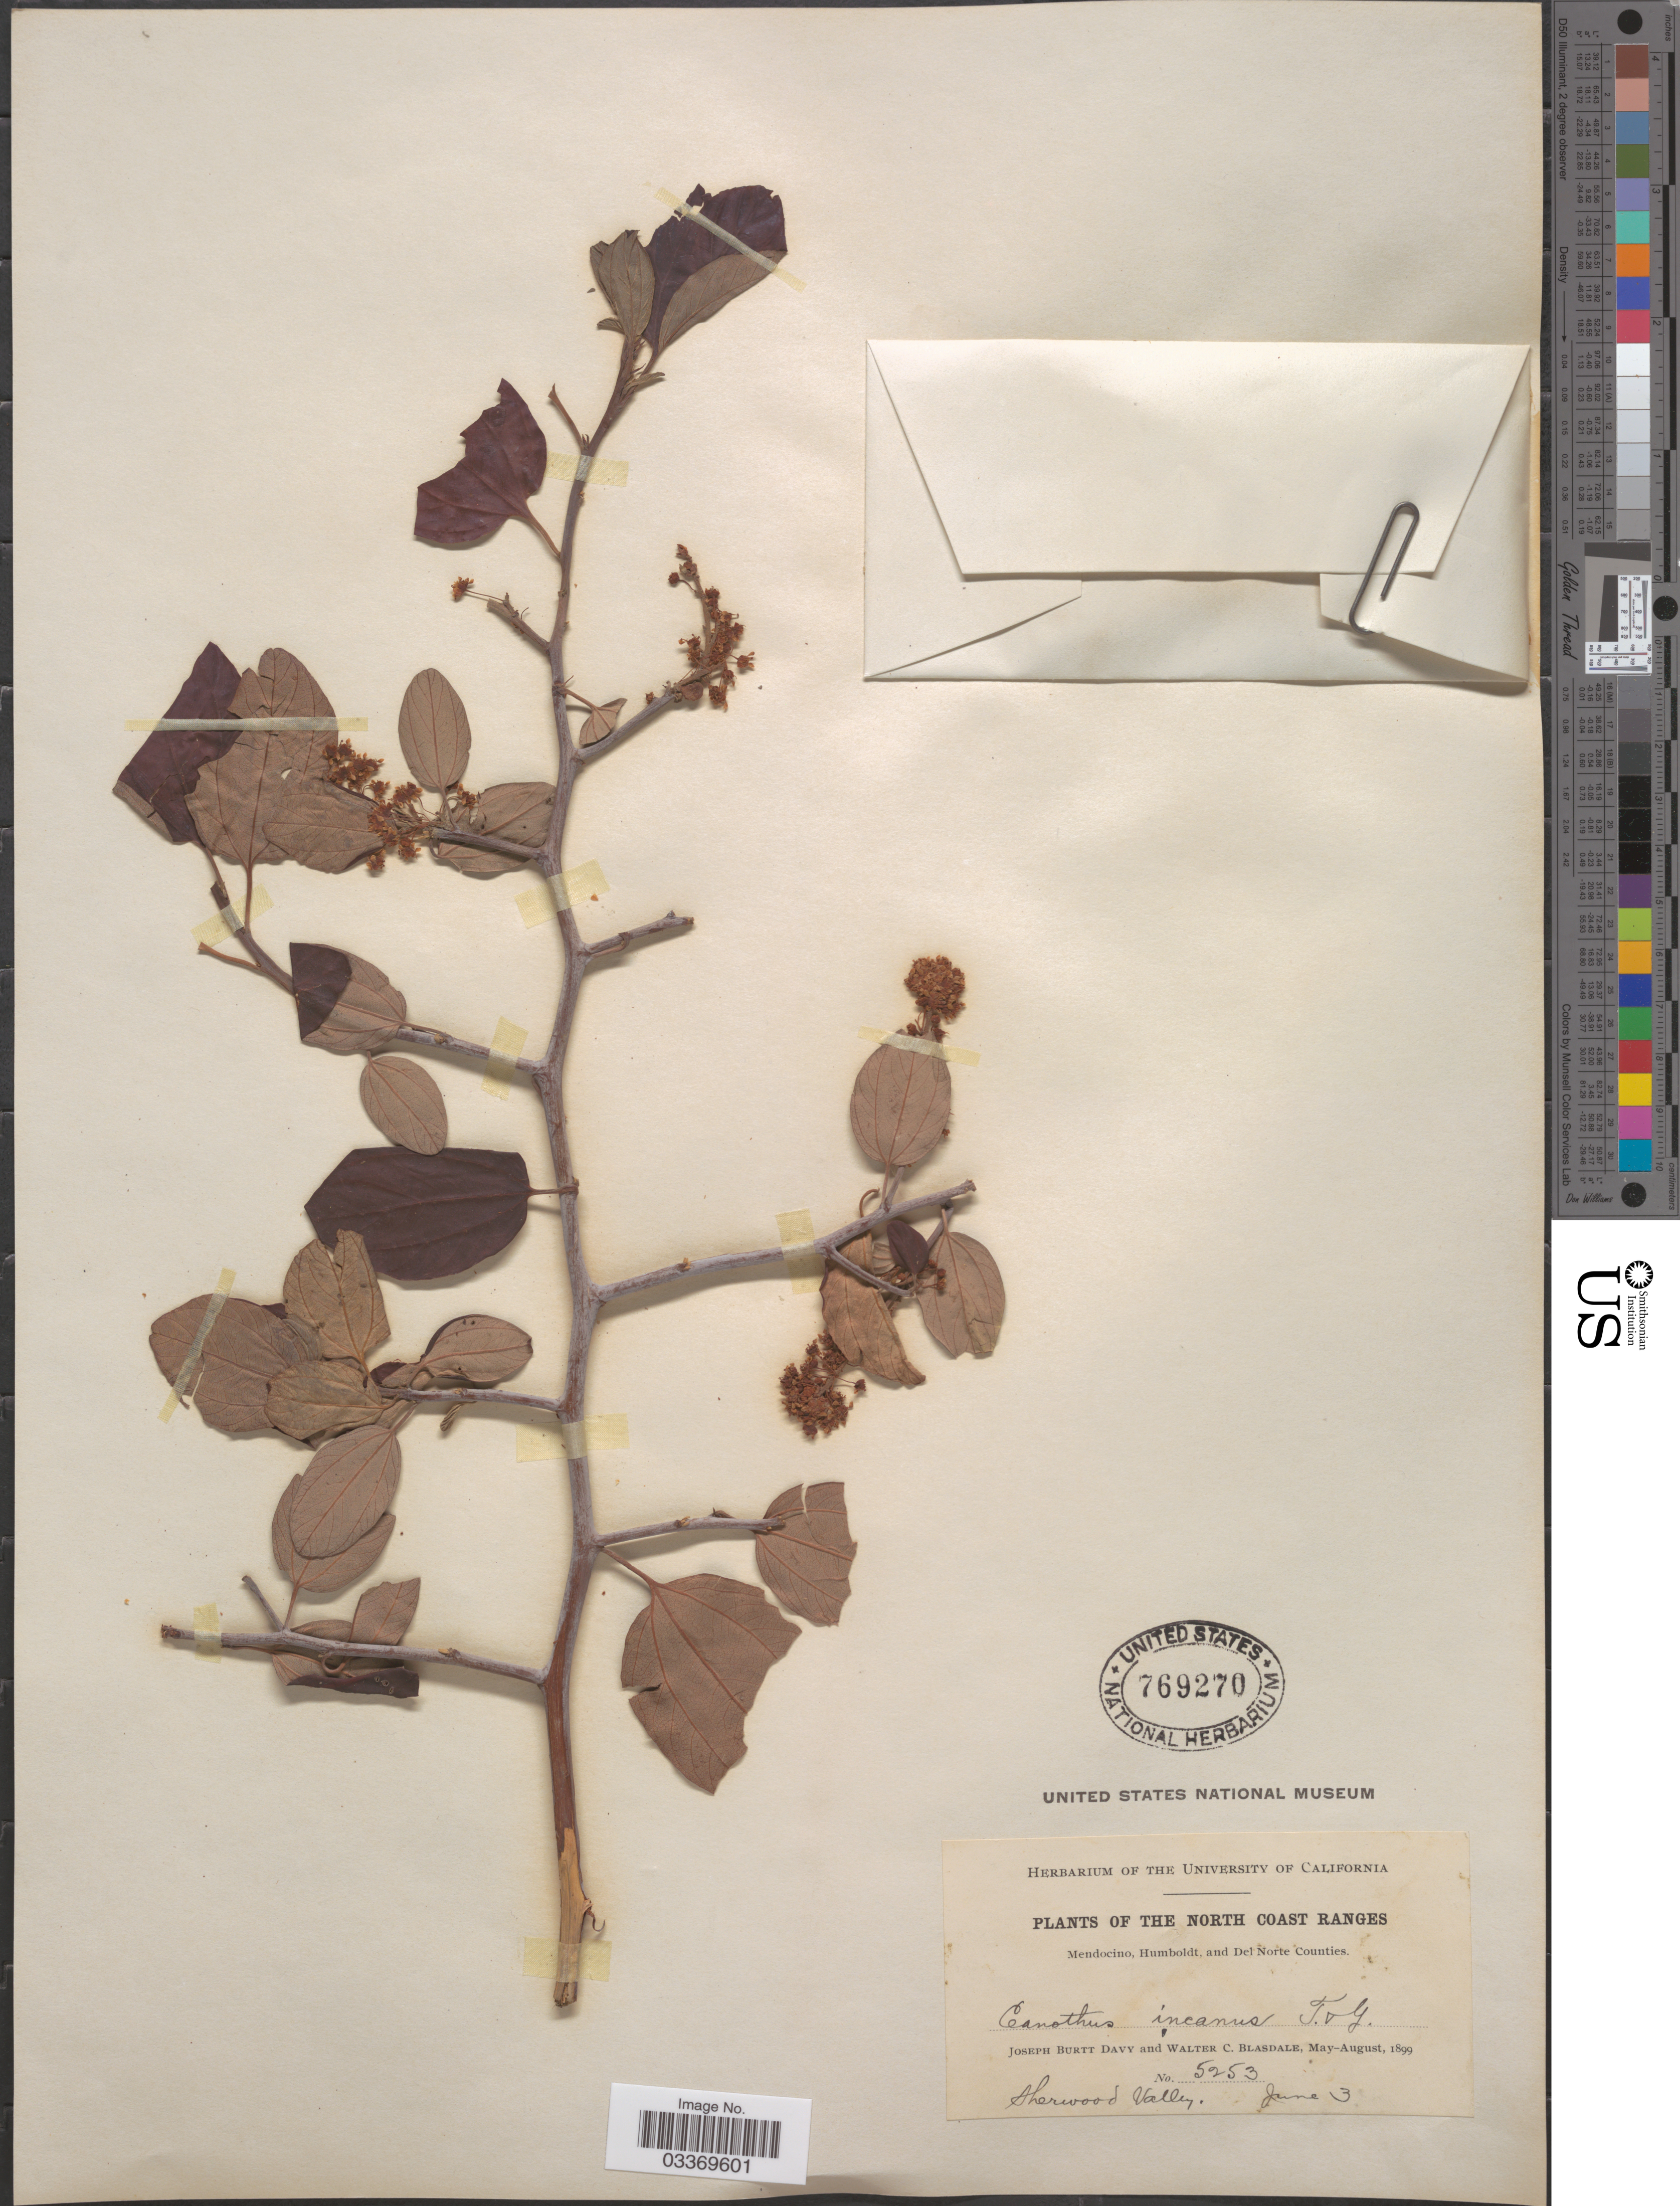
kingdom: Plantae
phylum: Tracheophyta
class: Magnoliopsida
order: Rosales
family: Rhamnaceae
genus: Ceanothus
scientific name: Ceanothus incanus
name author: Torr. & A. Gray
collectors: J. Burtt Davy & W. Blasdale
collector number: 5253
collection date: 1899-06-03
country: United States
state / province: California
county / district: Mendocino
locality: The North Coast Ranges. Mendocino, Humboldt and Del Norte Counties. Sherwood Valley.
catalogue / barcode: US 769270